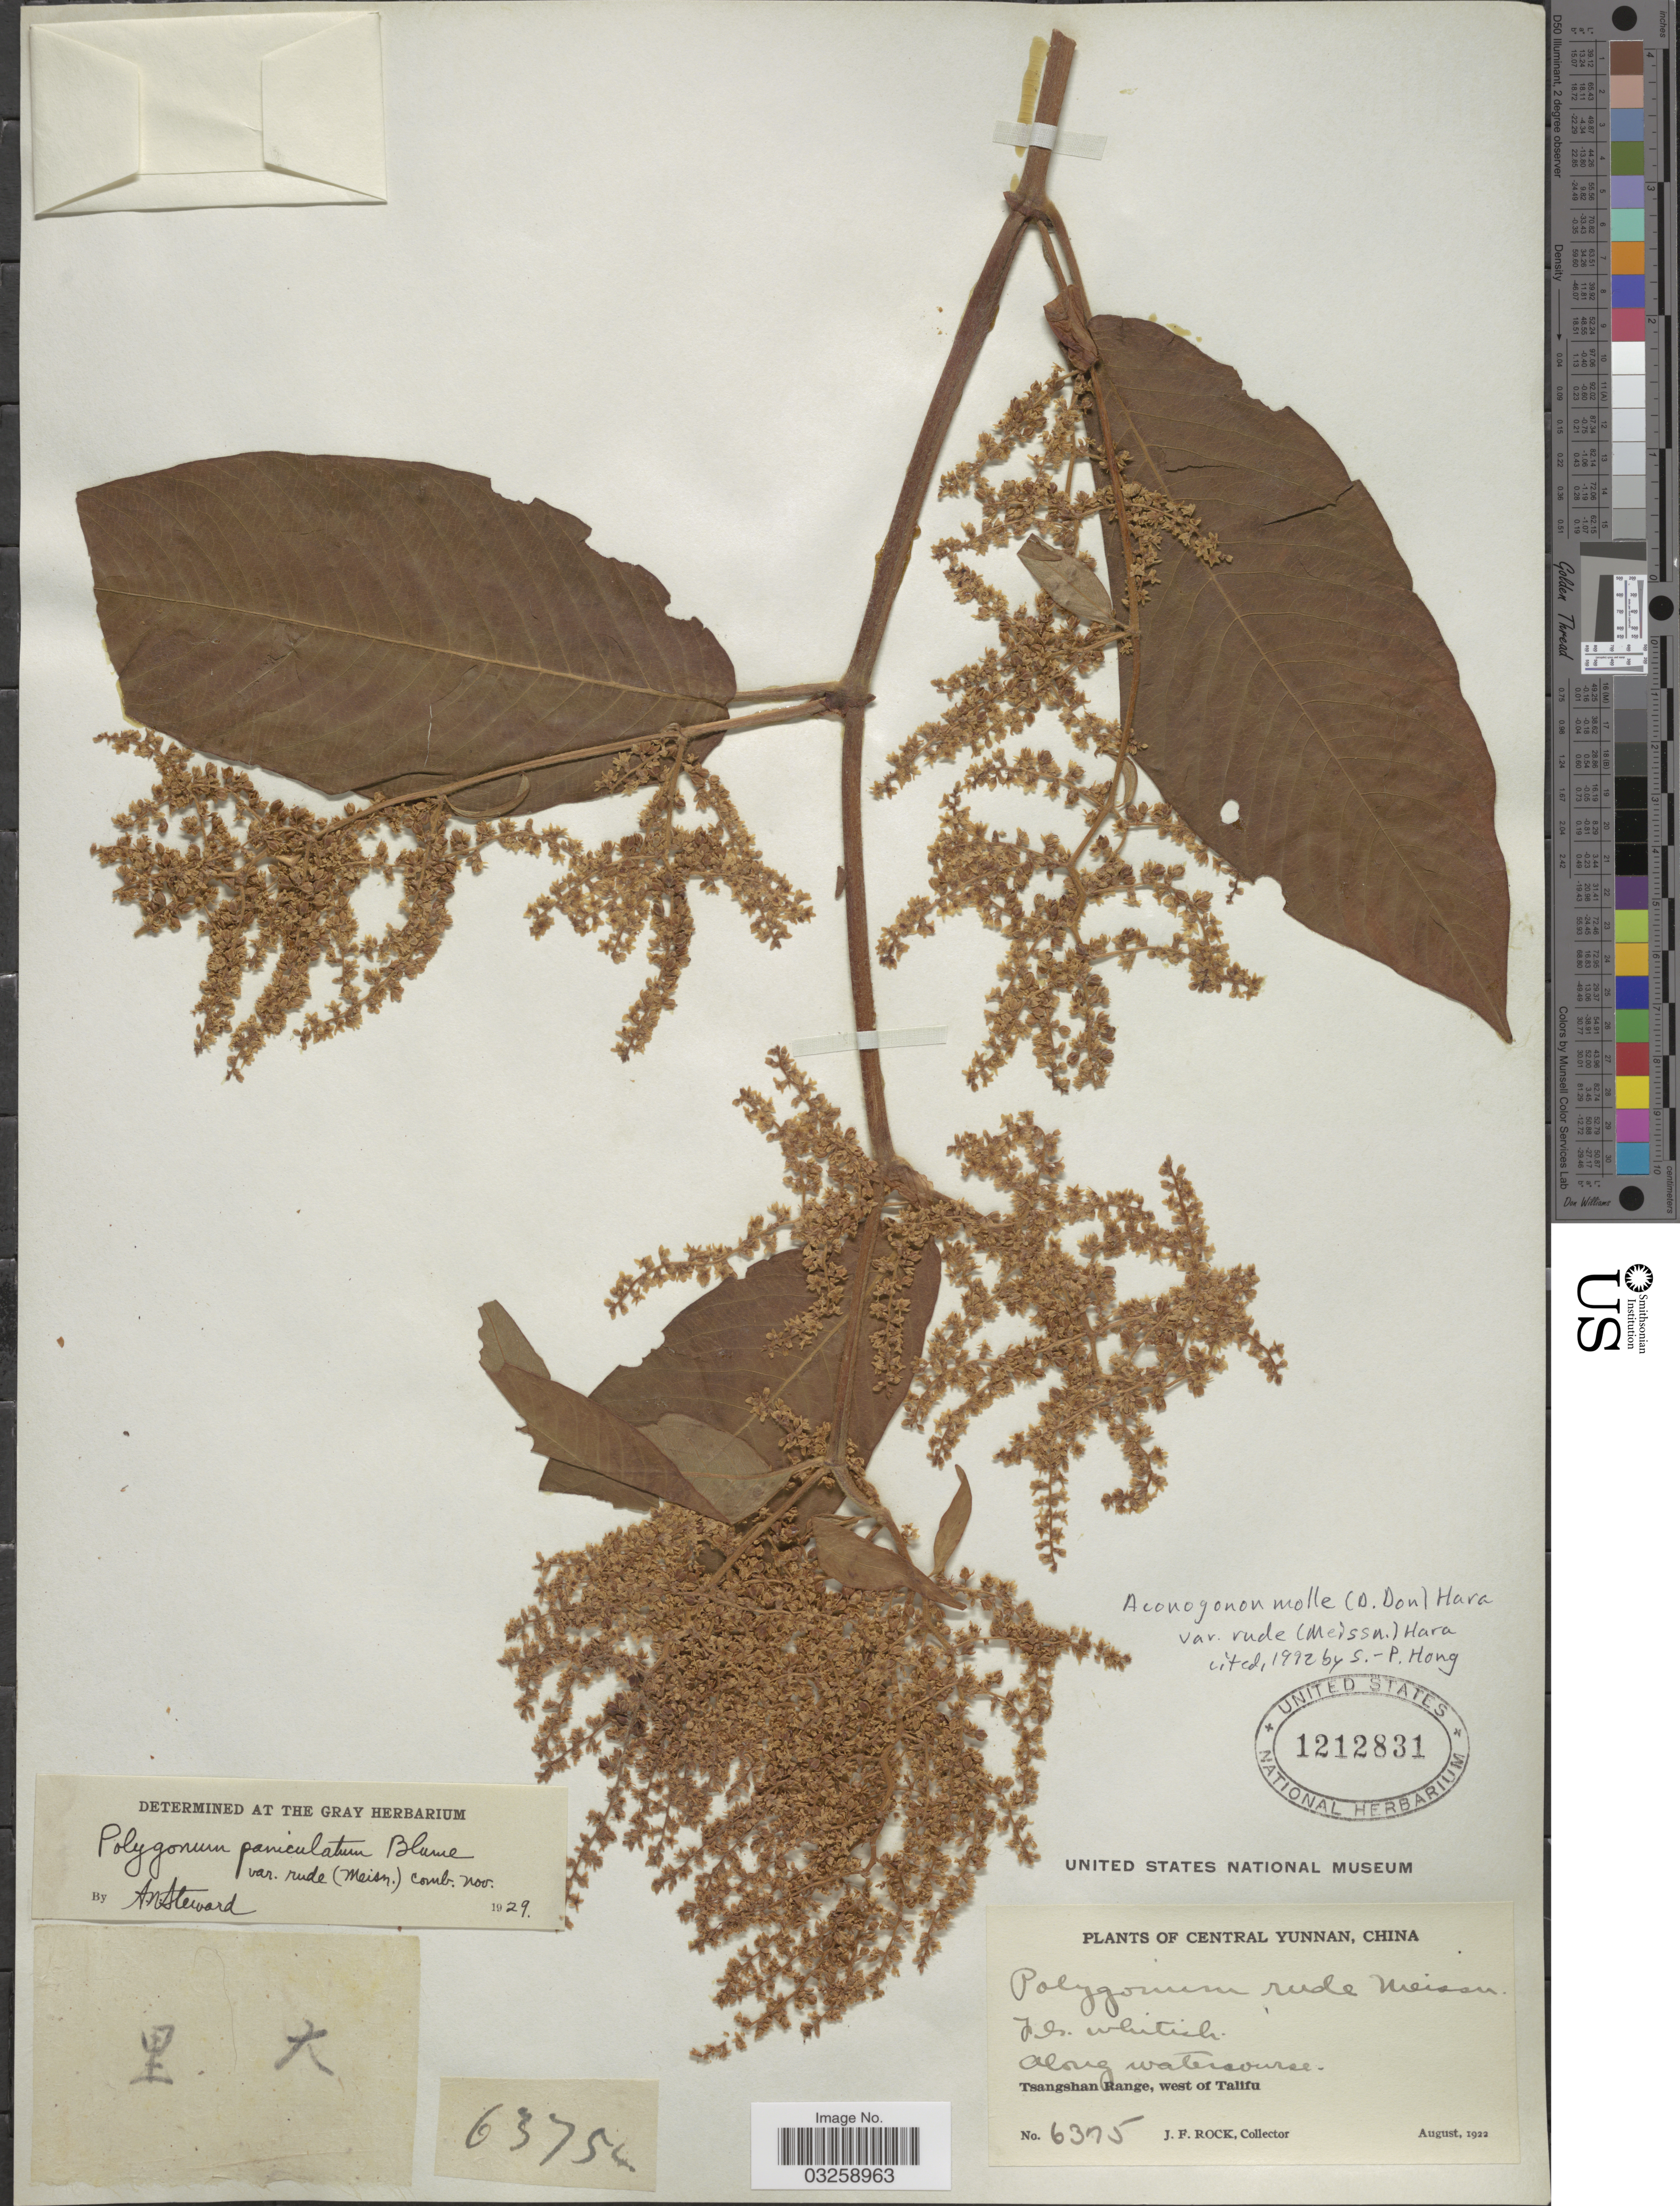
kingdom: Plantae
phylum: Tracheophyta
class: Magnoliopsida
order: Caryophyllales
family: Polygonaceae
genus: Koenigia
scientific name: Koenigia mollis var. rudis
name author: (Meisn.) T.M. Schust. & Reveal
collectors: J. Rock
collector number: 6375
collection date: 1922-08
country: China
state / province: Yunnan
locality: Central Yunnan. Along watercourse. Tsangshan Range, west of Talifu.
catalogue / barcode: US 1212831